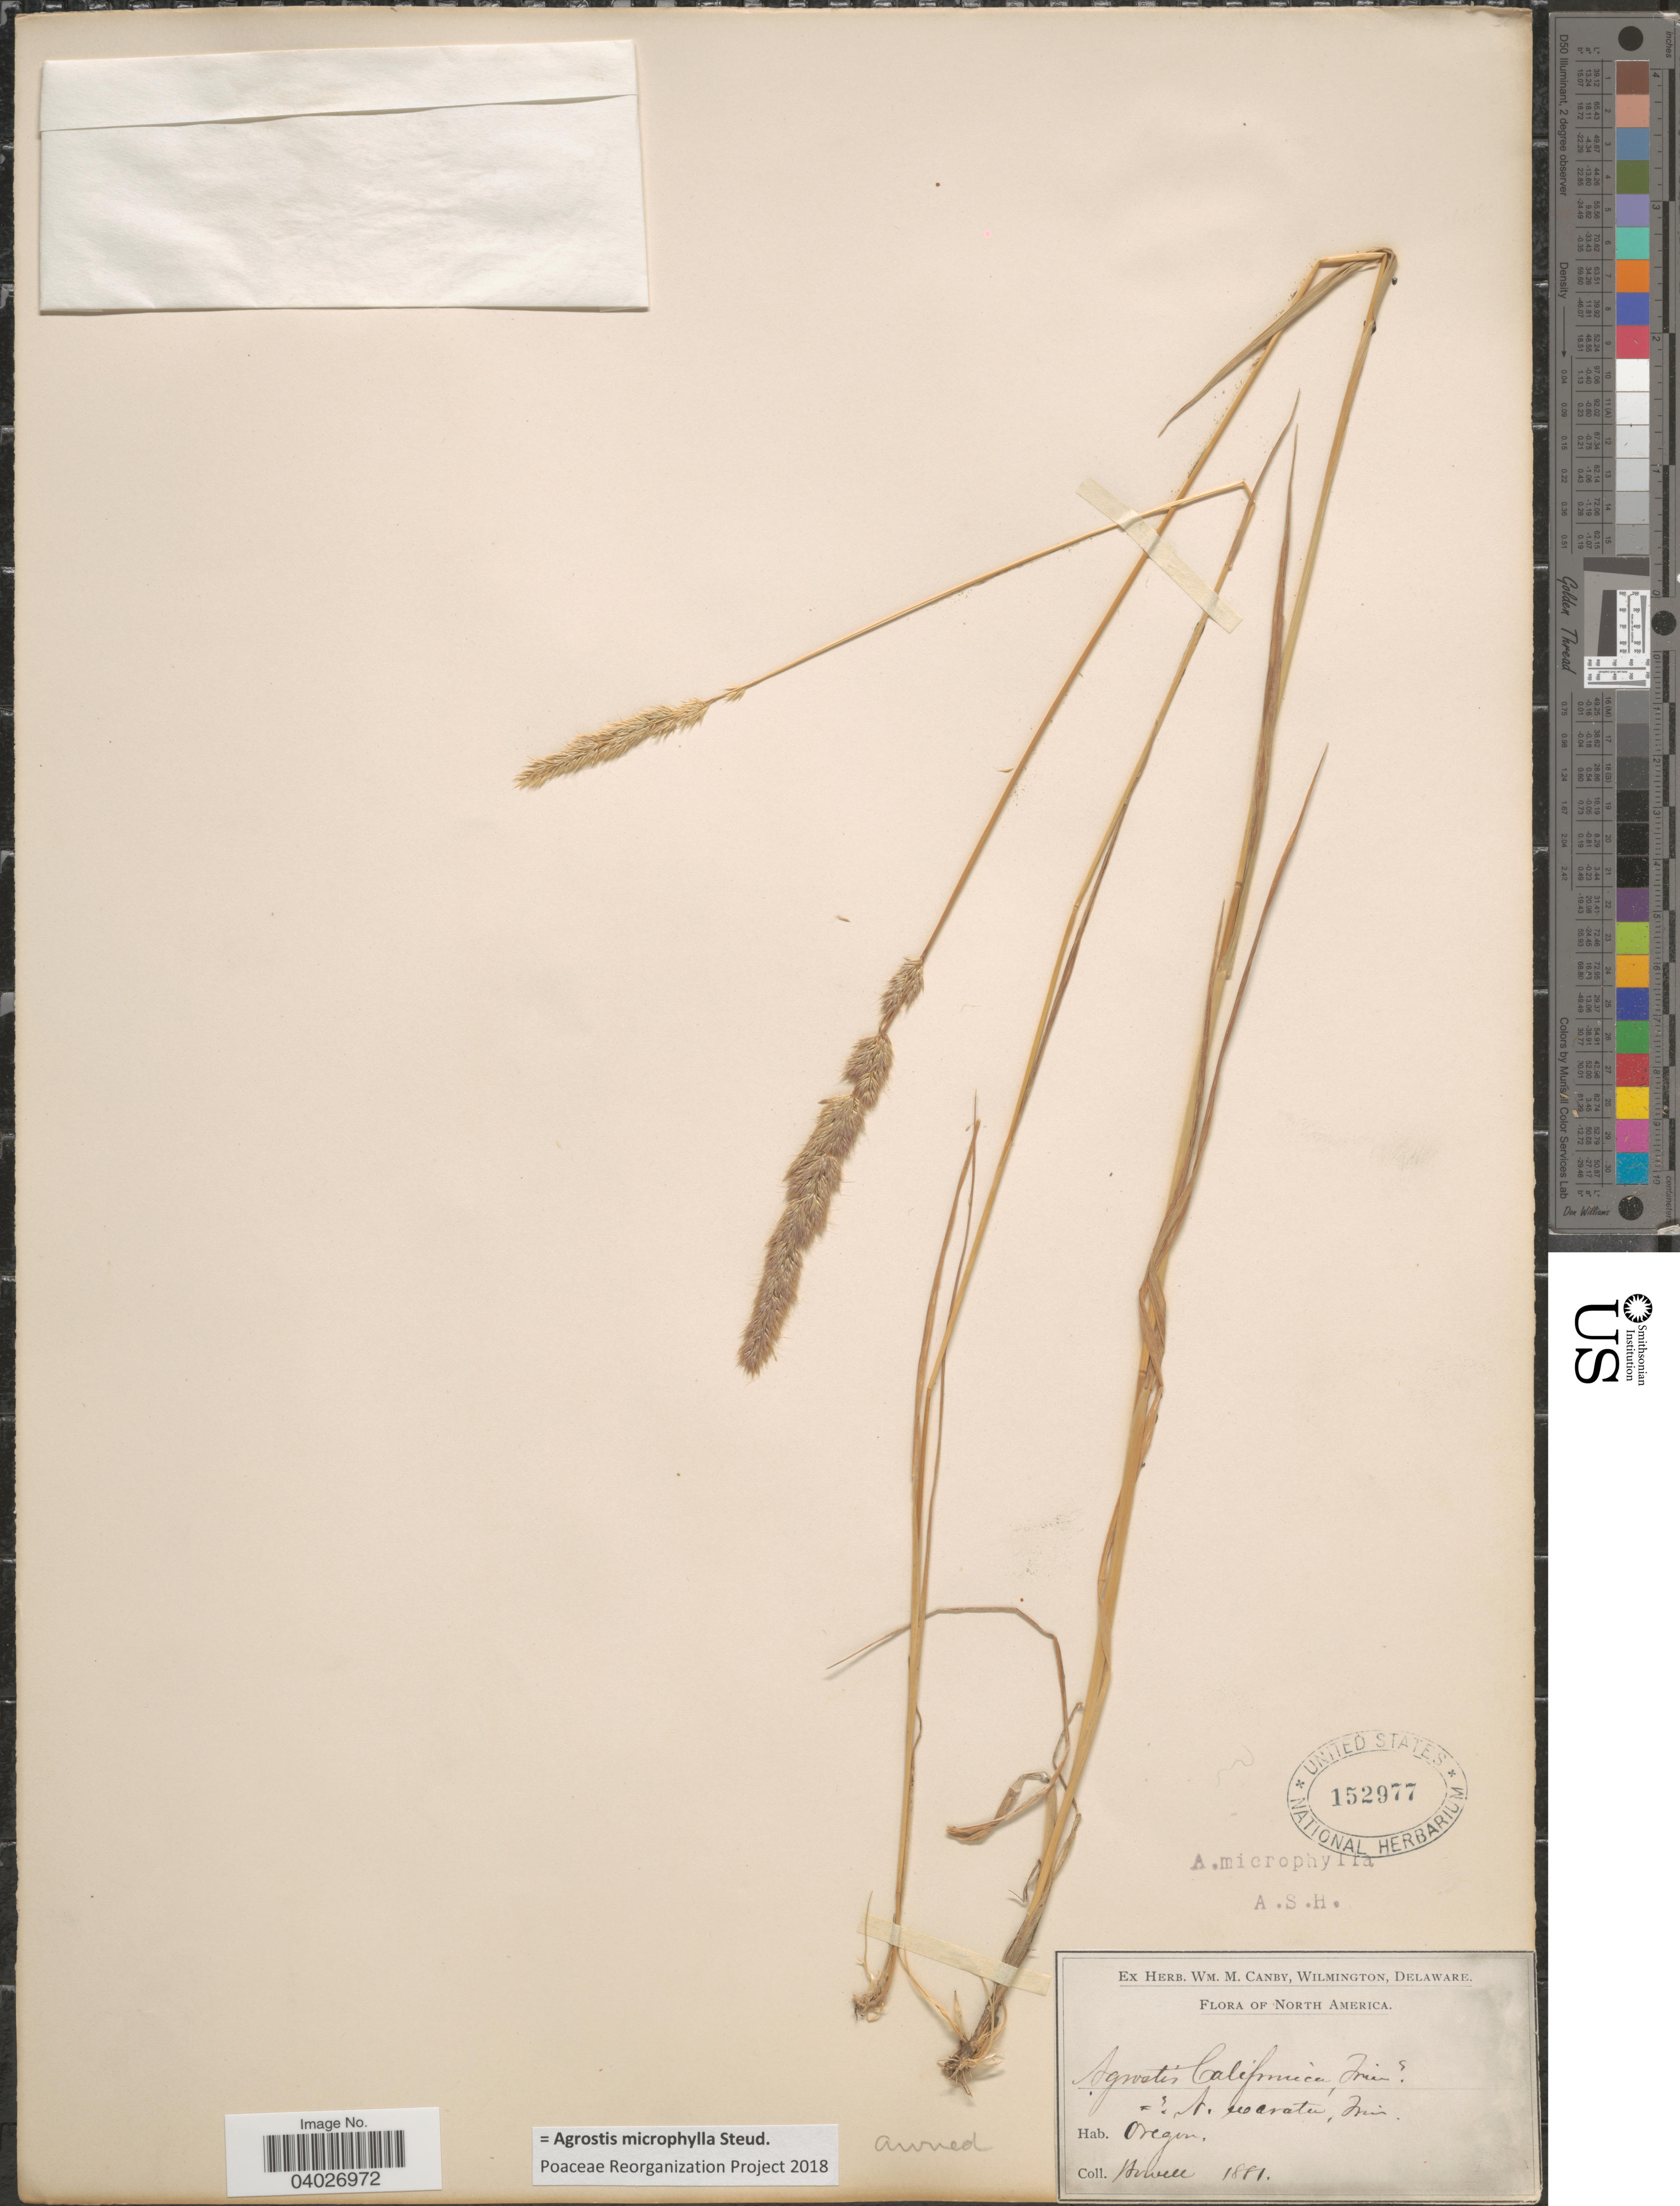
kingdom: Plantae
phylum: Tracheophyta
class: Liliopsida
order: Poales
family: Poaceae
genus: Agrostis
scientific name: Agrostis microphylla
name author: Steud.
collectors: -. Howell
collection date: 1881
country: United States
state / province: Oregon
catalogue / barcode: US 152977